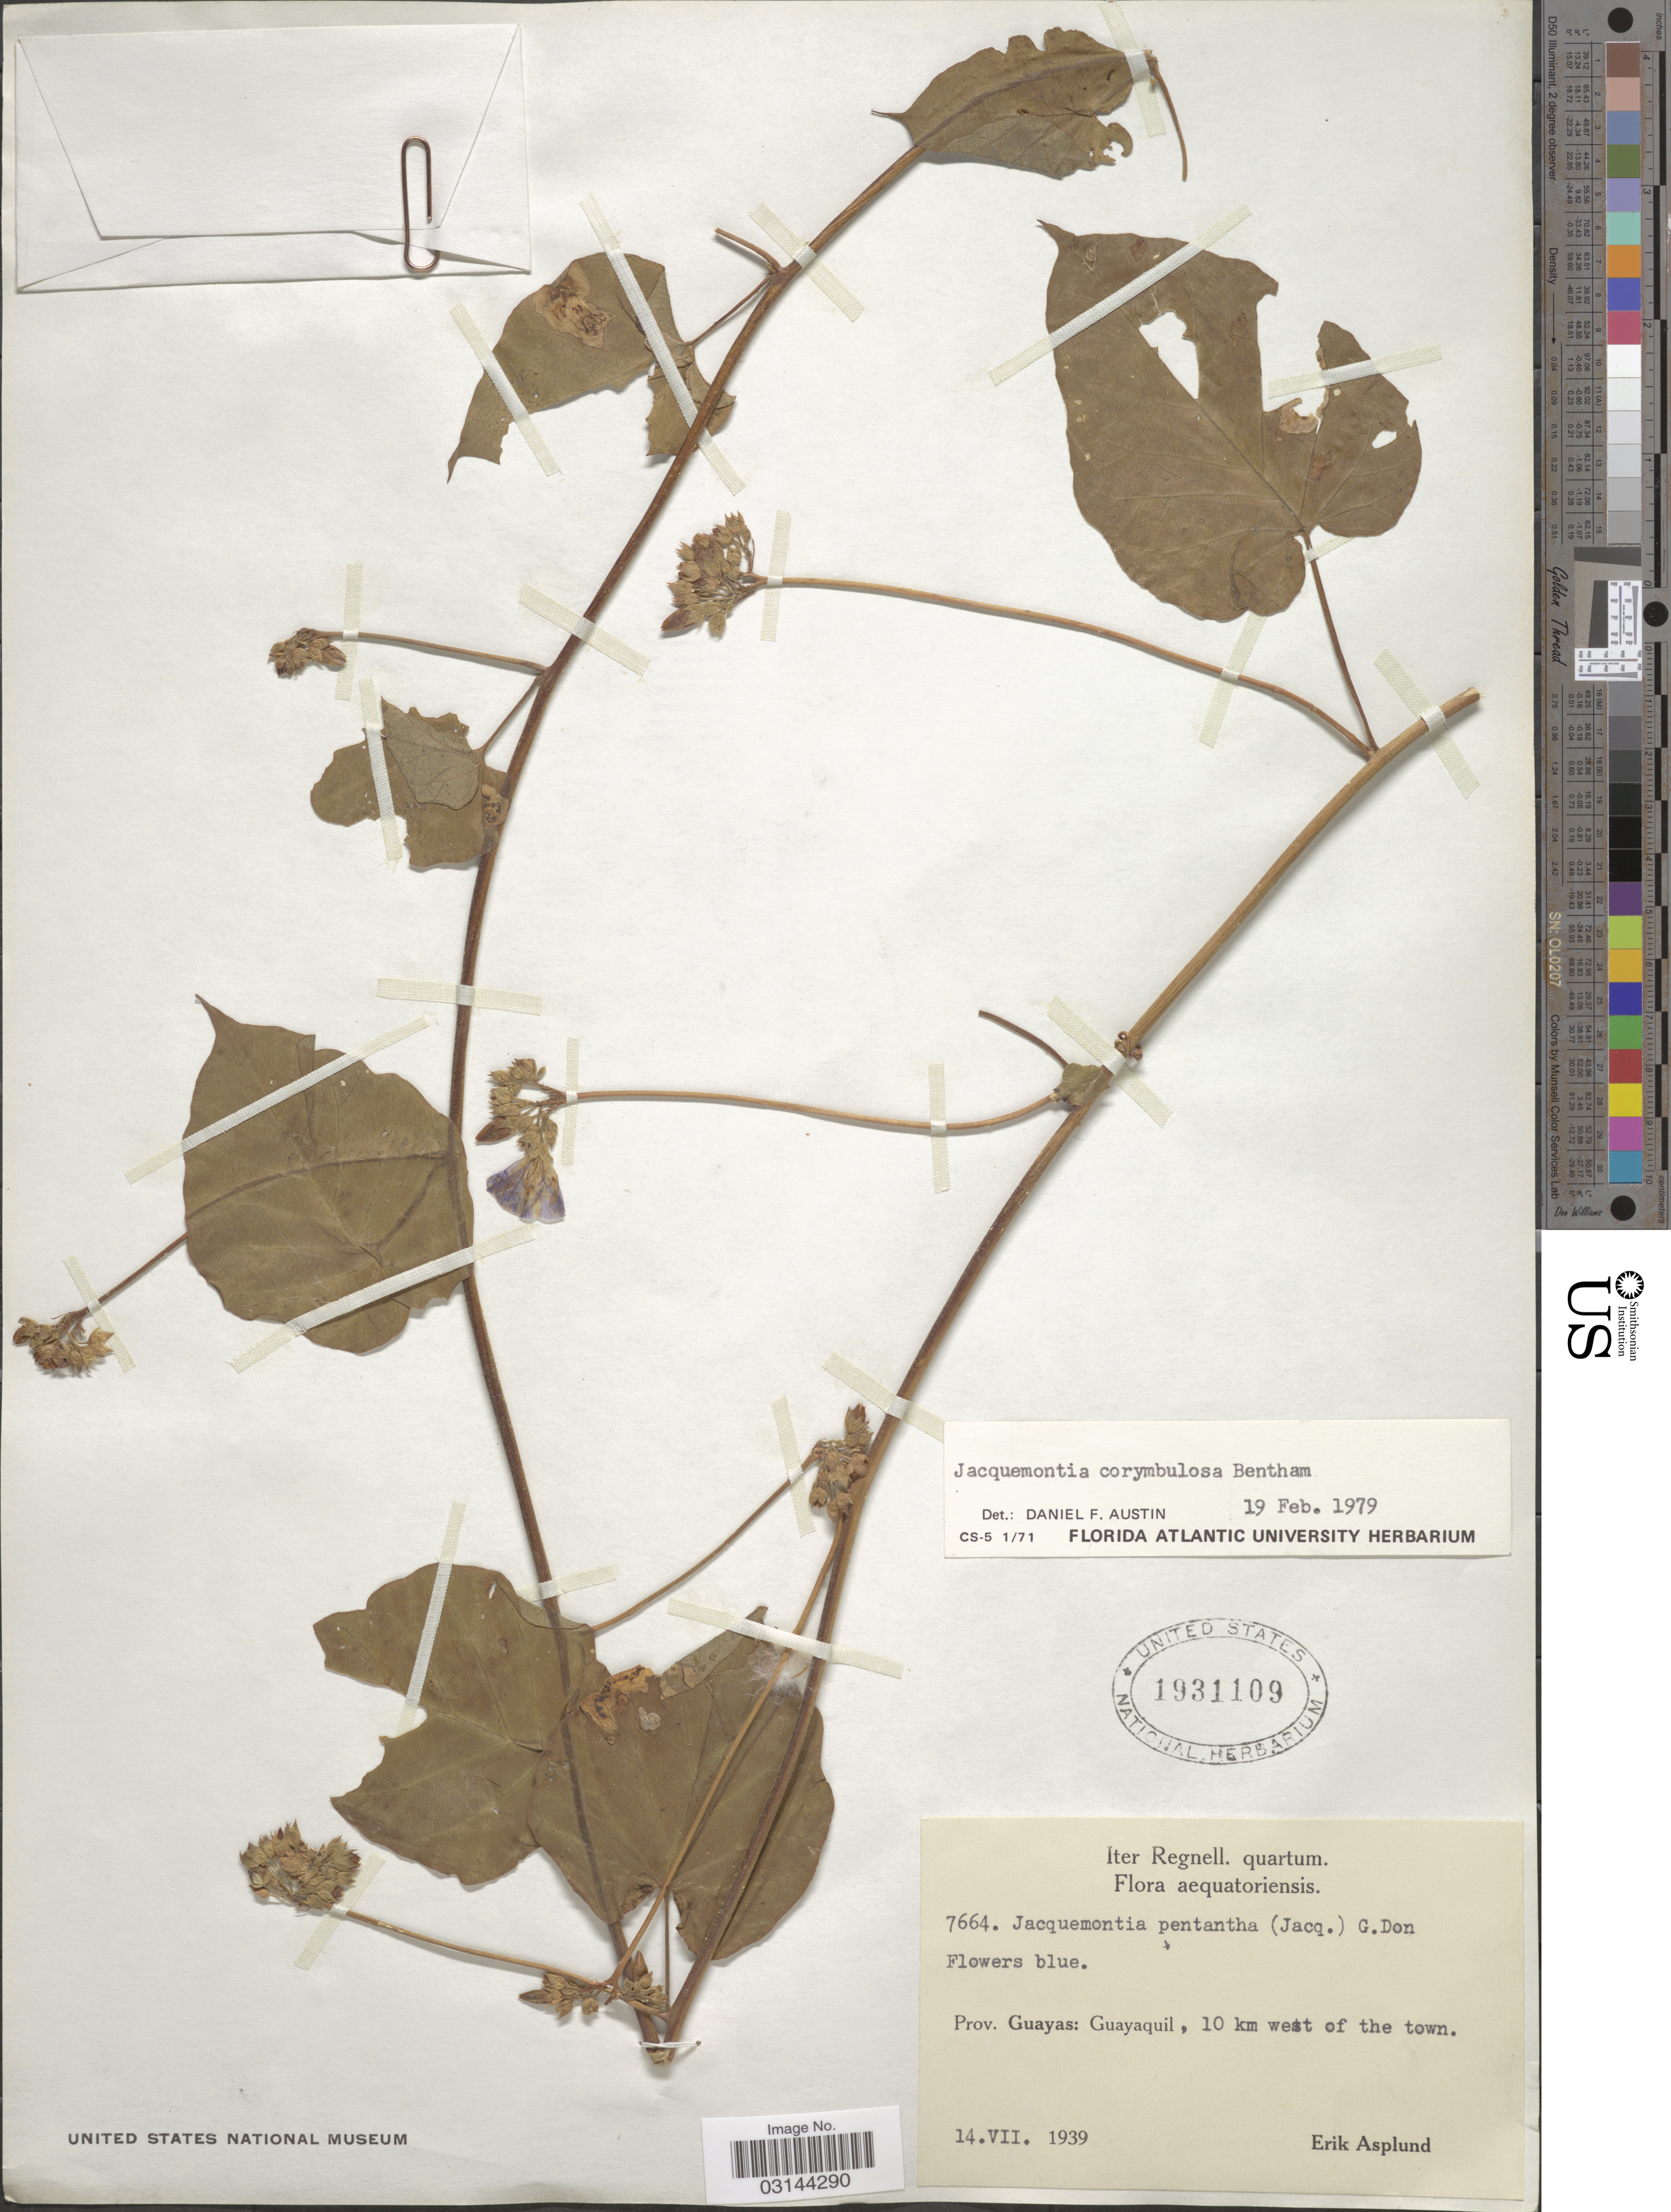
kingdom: Plantae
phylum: Tracheophyta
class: Magnoliopsida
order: Solanales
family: Convolvulaceae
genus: Jacquemontia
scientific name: Jacquemontia corymbulosa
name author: Benth.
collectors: E. Asplund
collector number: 7664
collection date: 1939-07-14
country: Ecuador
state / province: Guayas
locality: Guayaquil, 10 km west of the town.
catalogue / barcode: US 1931109